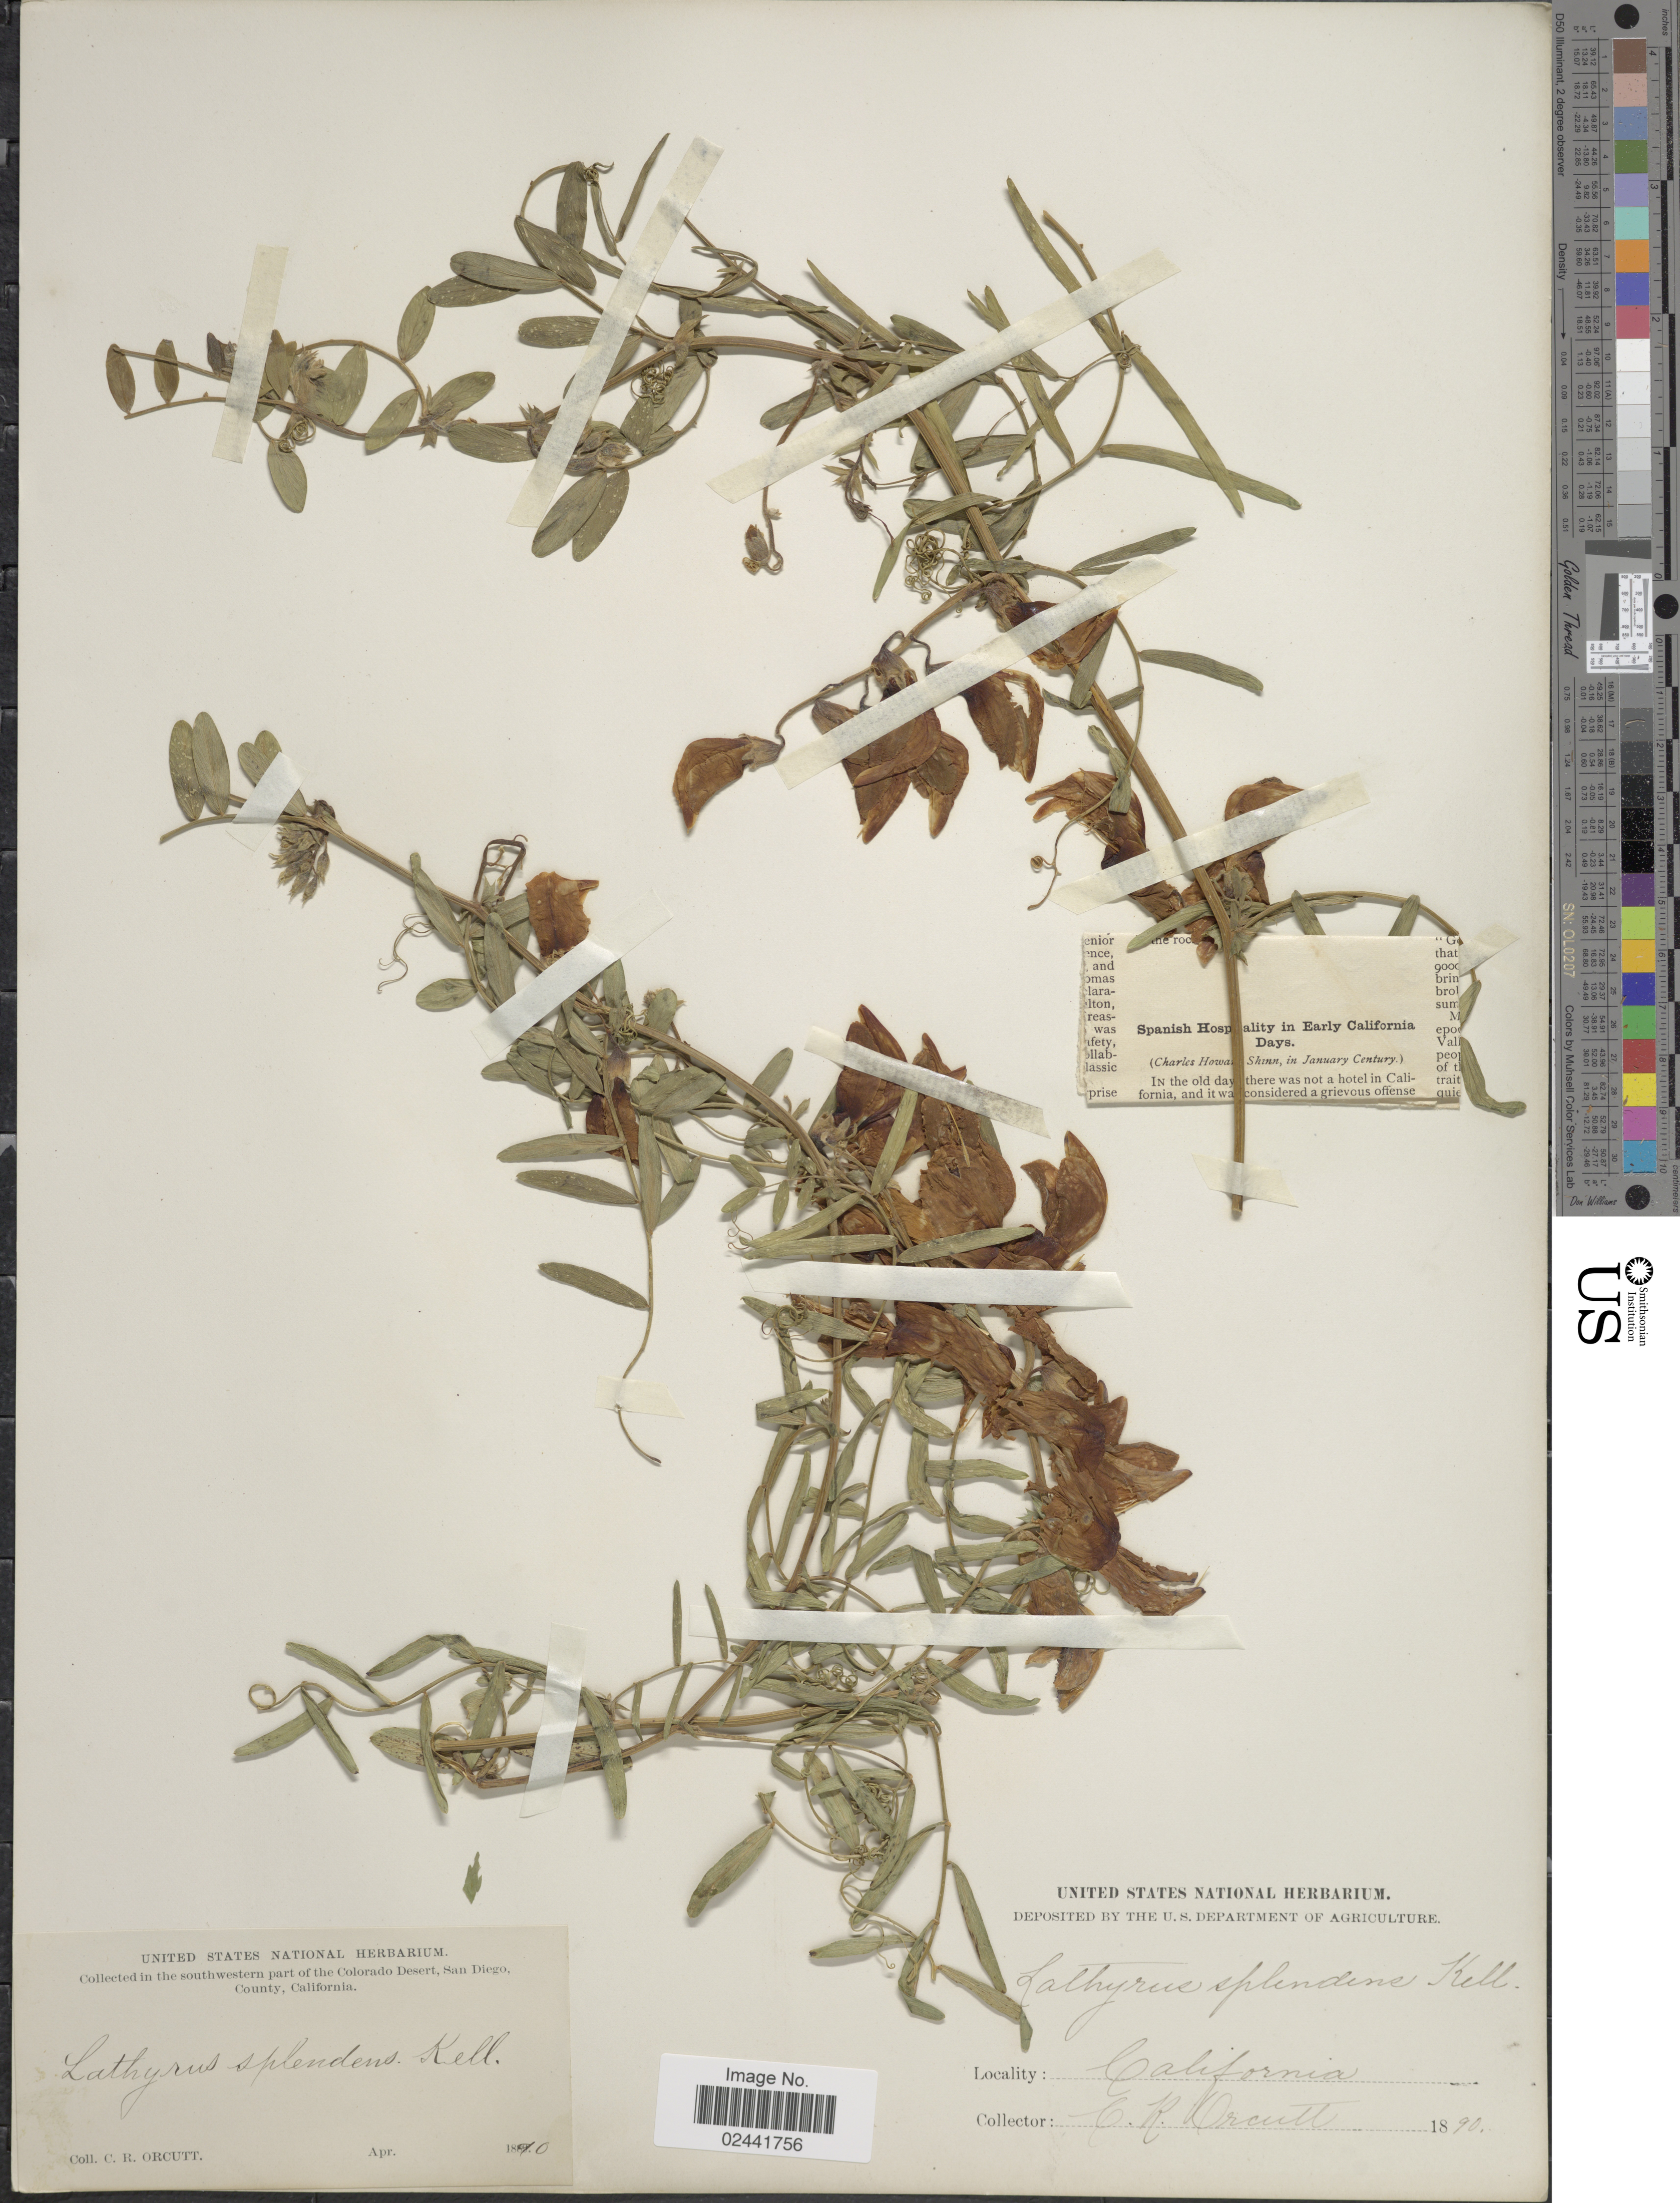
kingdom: Plantae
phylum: Tracheophyta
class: Magnoliopsida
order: Fabales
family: Fabaceae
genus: Lathyrus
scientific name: Lathyrus splendens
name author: Kellogg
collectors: C. R. Orcutt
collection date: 1890-04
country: United States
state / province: California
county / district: San Diego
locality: In the Southwestern part of the Colorado Desert, San Diego, County